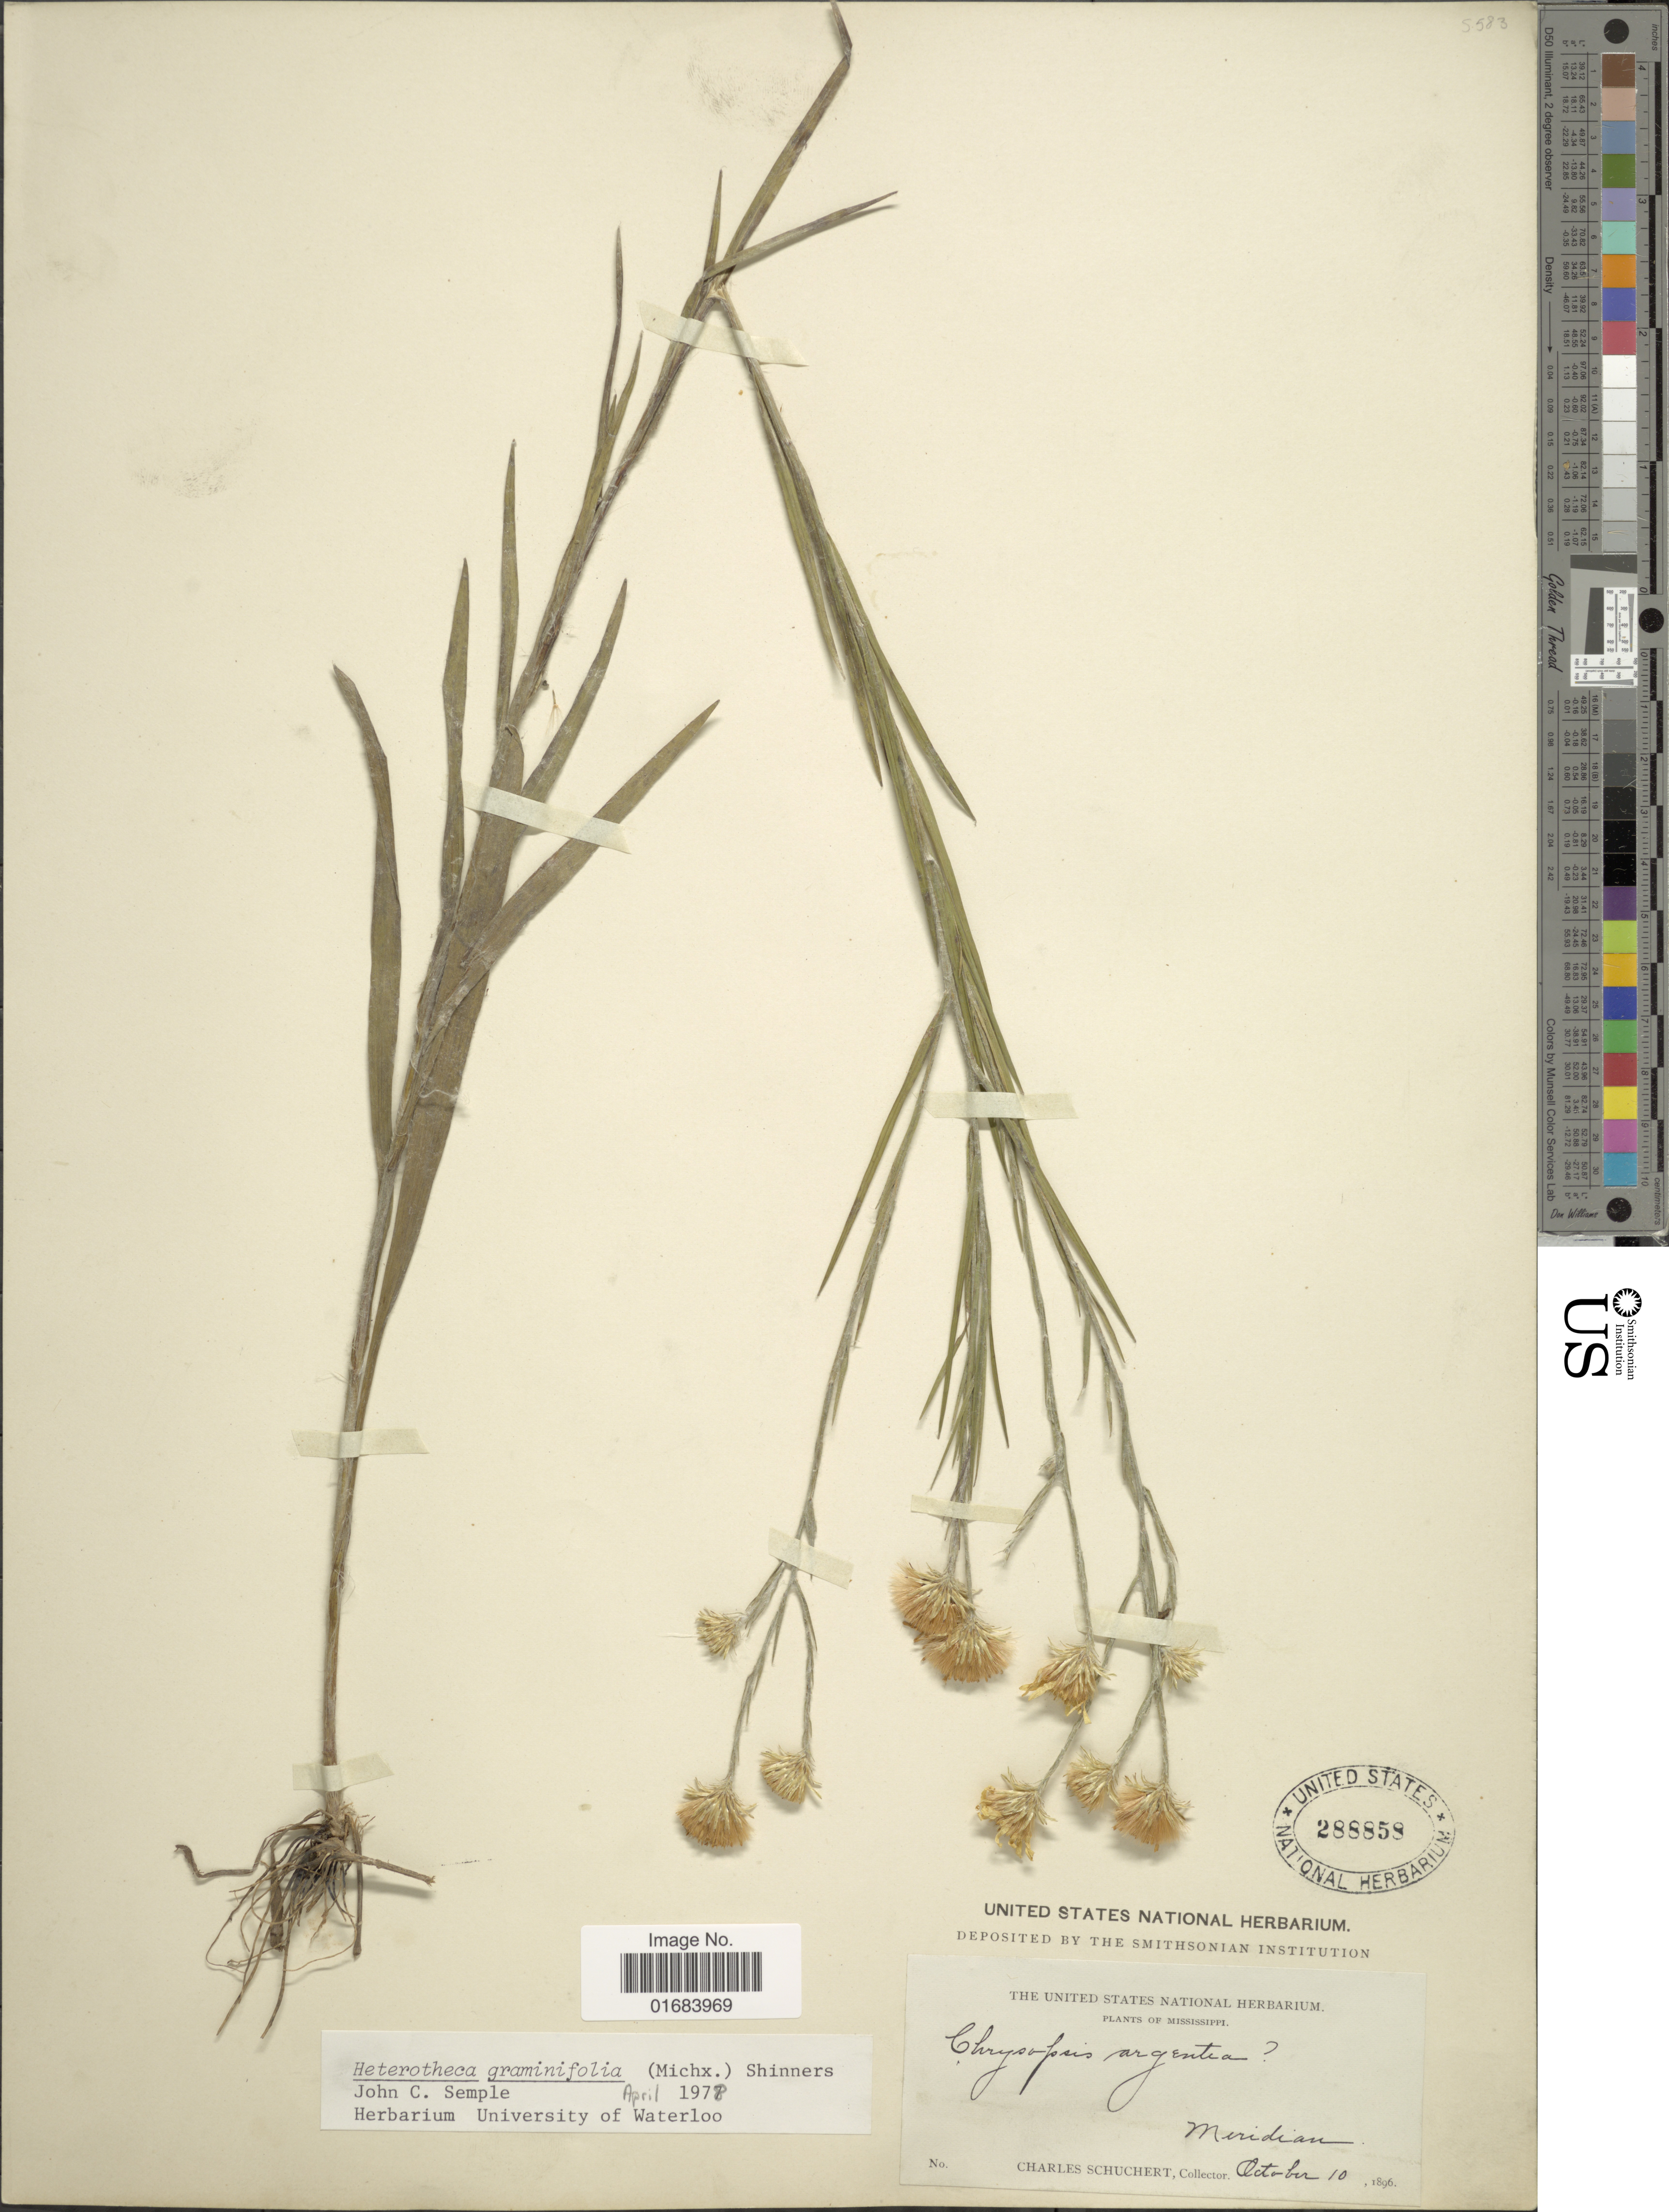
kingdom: Plantae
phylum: Tracheophyta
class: Magnoliopsida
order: Asterales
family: Asteraceae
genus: Pityopsis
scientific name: Pityopsis graminifolia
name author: (Michx.) Nutt.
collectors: C. Schuchert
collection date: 1896-10-10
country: United States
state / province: Mississippi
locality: Meridian.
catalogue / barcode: US 288858